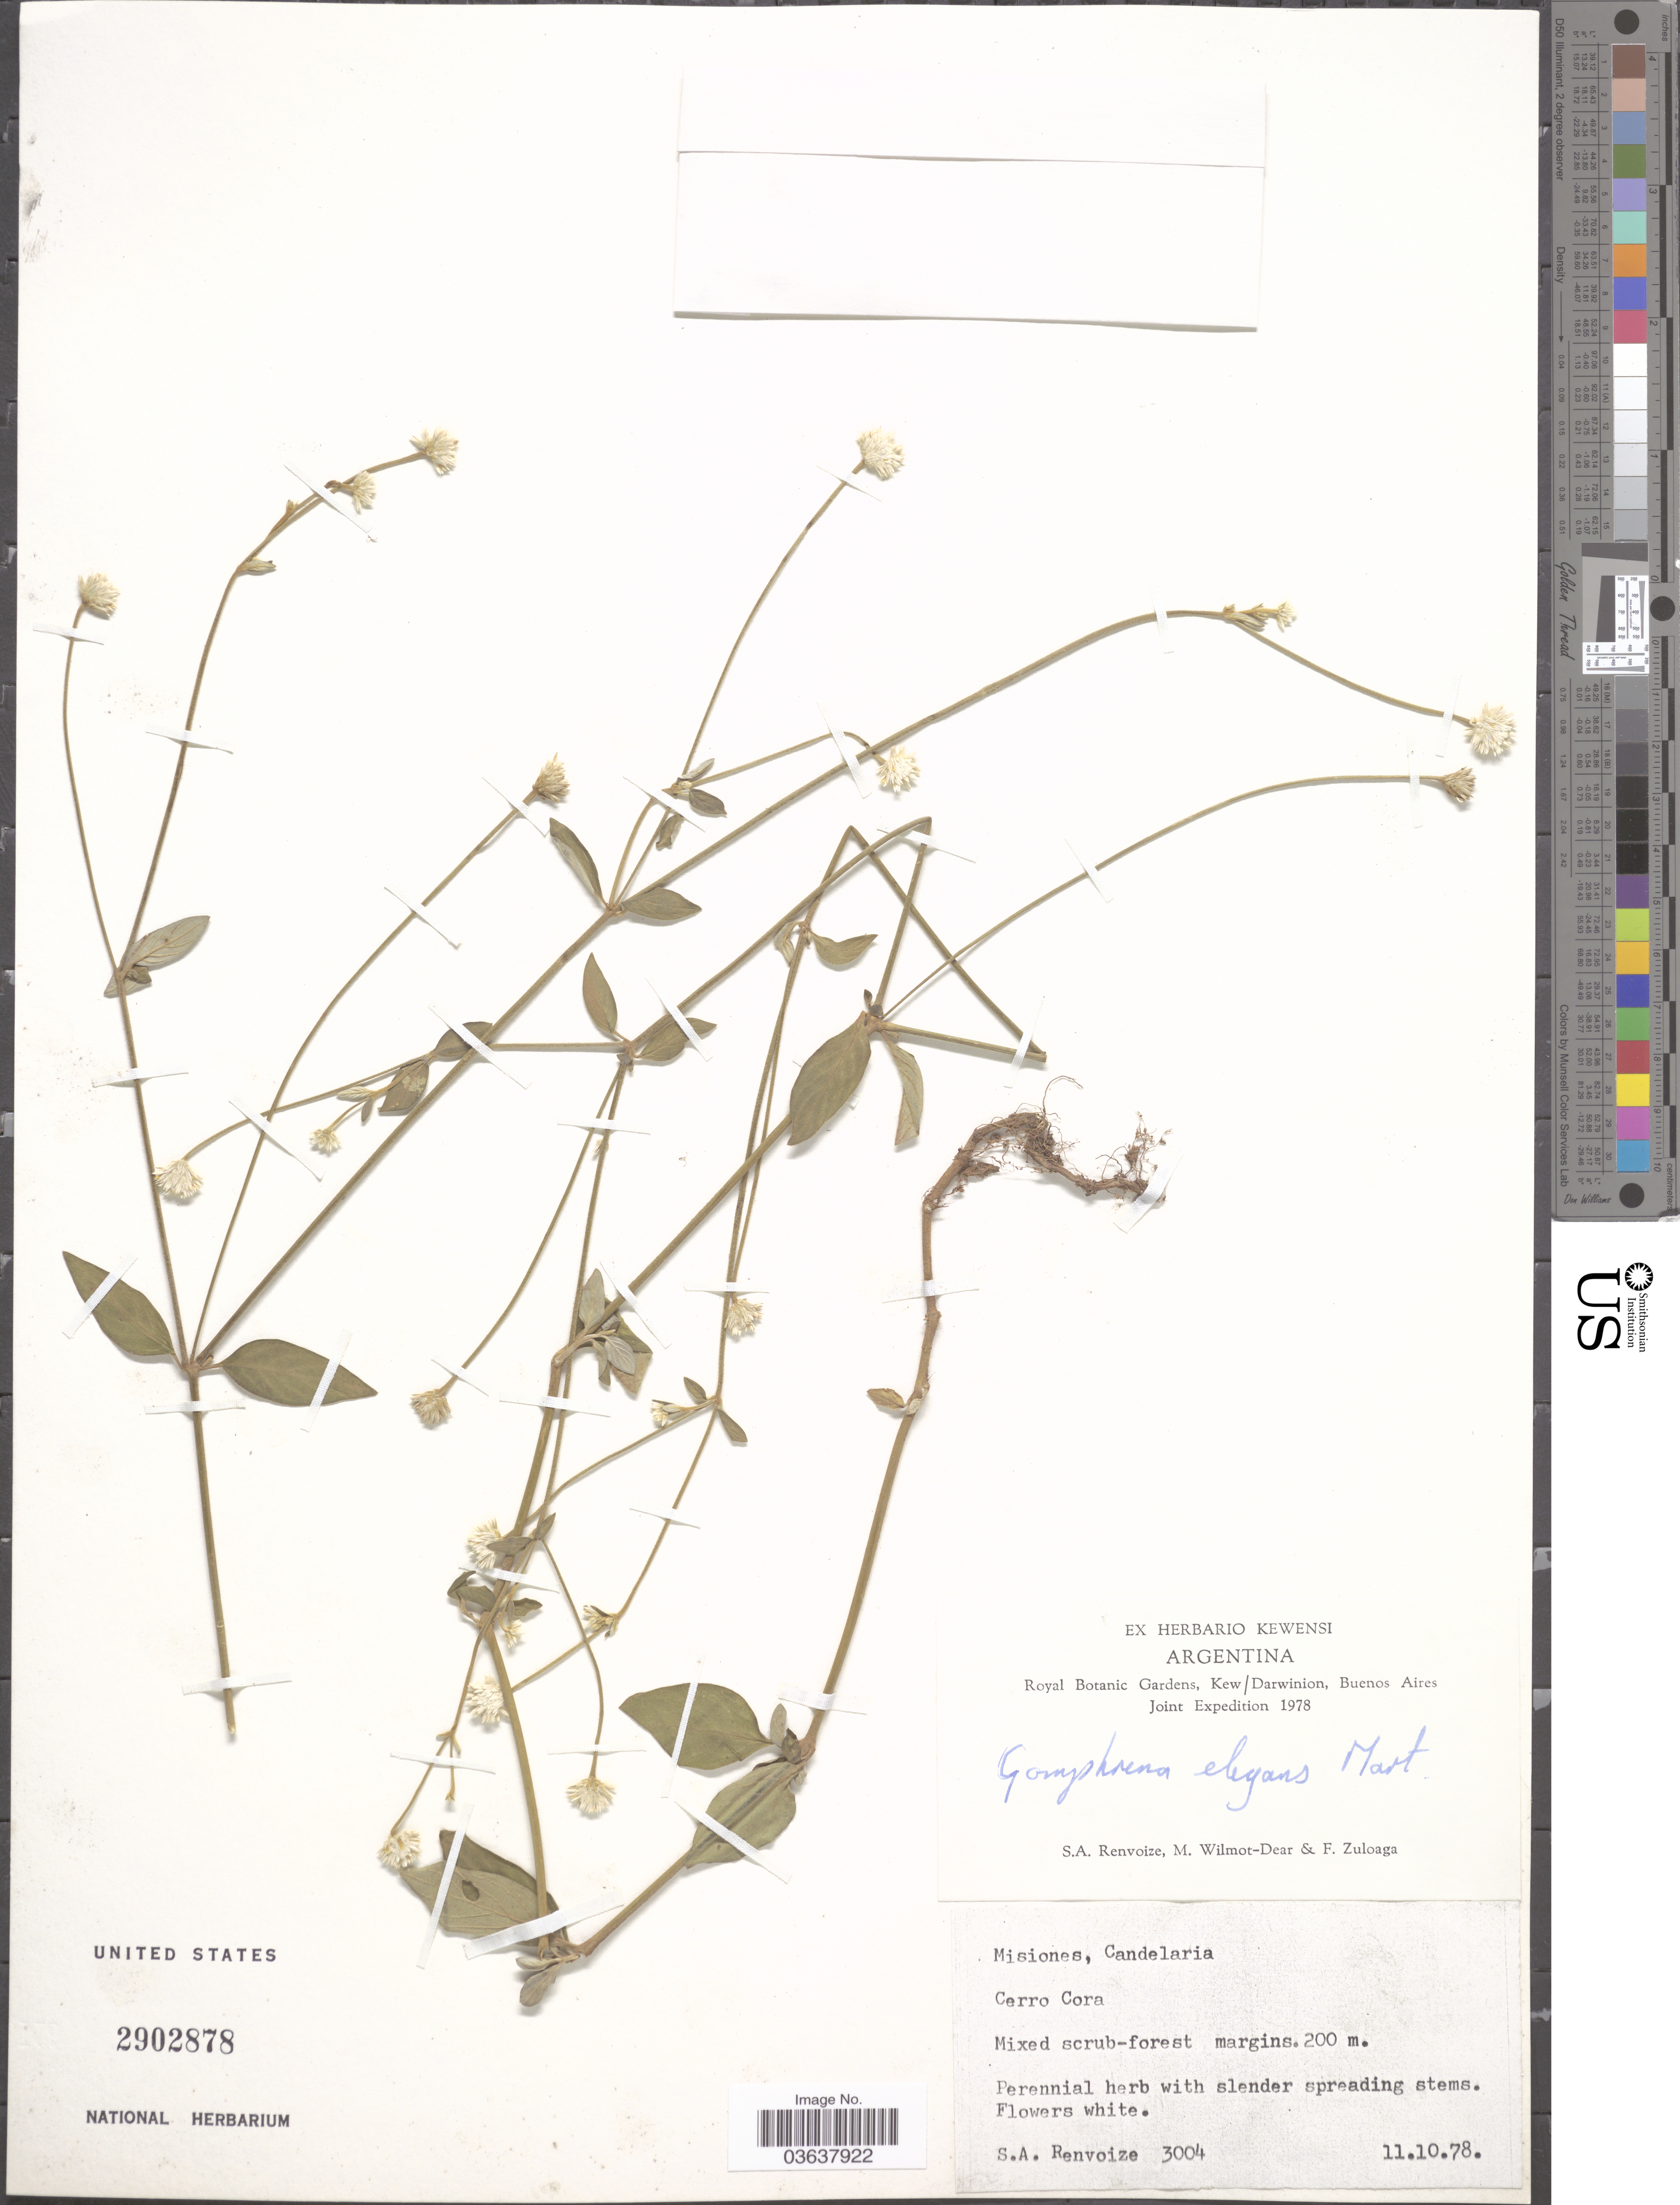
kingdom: Plantae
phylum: Tracheophyta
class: Magnoliopsida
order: Caryophyllales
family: Amaranthaceae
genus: Gomphrena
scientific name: Gomphrena elegans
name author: Mart.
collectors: S. A. Renvoize, M. Wilmot-Dear & F. Zuloaga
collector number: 3004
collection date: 1978-10-11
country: Argentina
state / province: Misiones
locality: Candelaria. Cerro Cora.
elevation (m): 200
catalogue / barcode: US 2902878